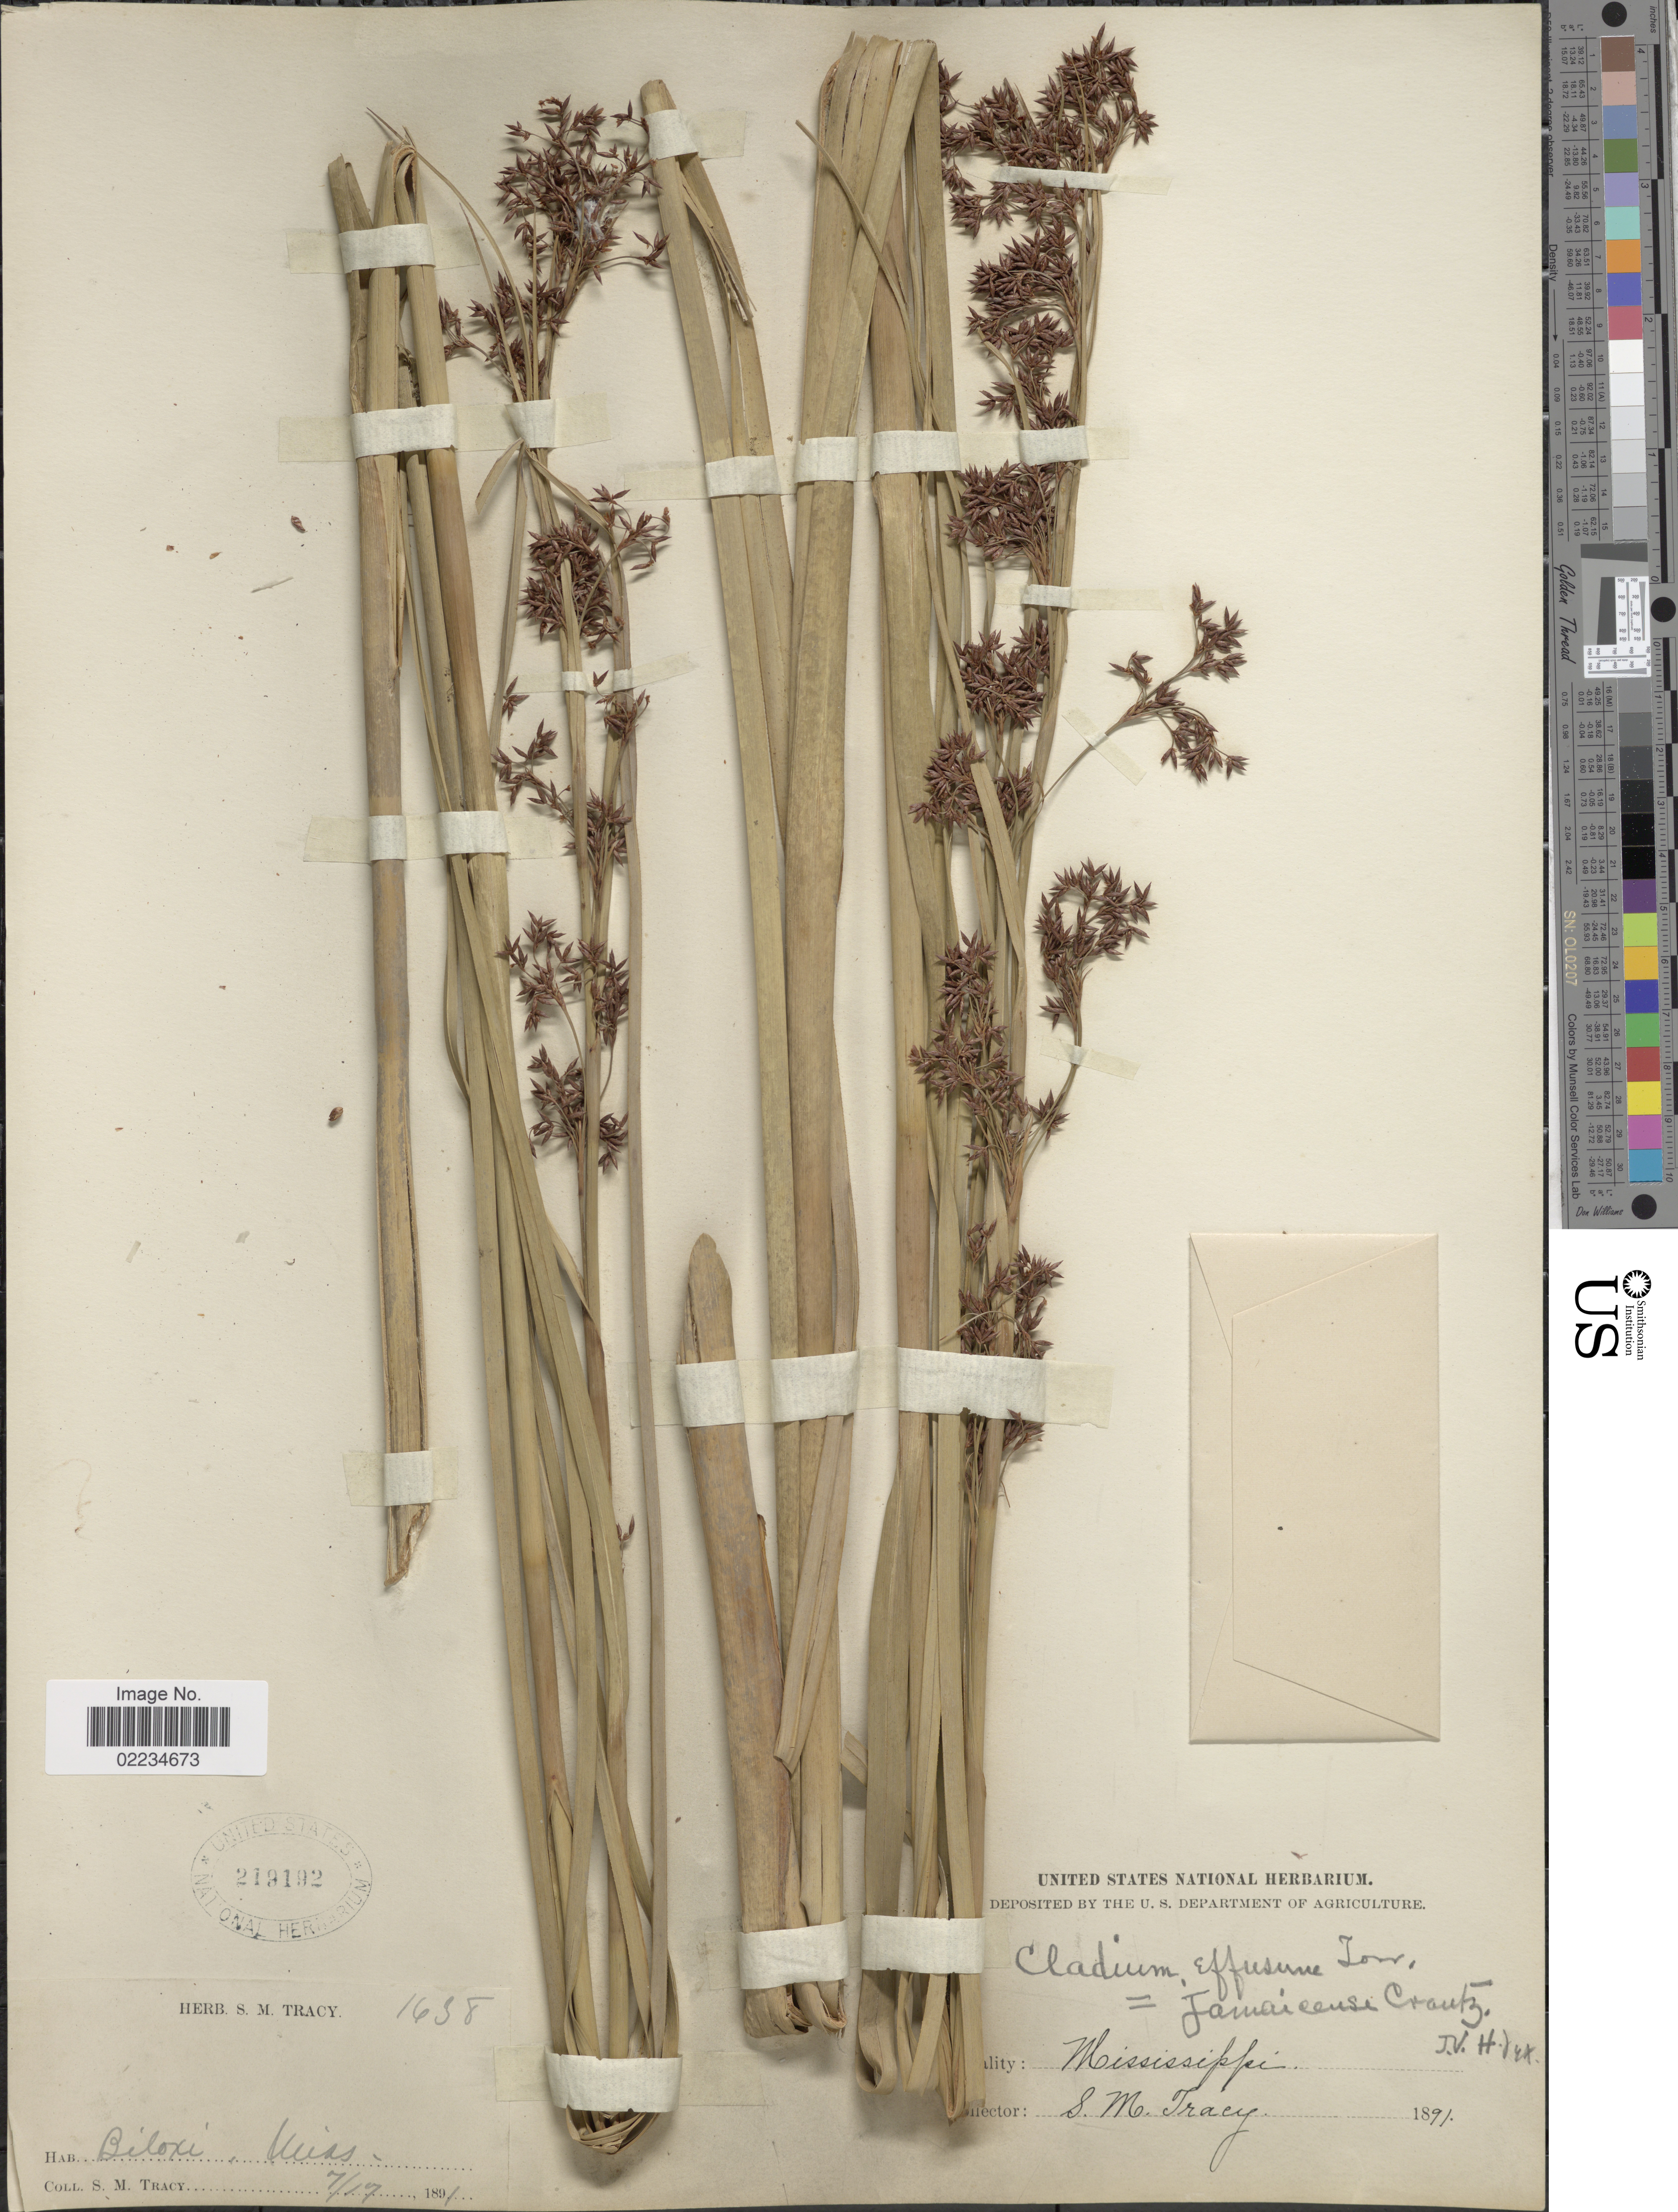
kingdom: Plantae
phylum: Tracheophyta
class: Liliopsida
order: Poales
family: Cyperaceae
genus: Cladium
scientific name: Cladium jamaicense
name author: Crantz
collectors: S. M. Tracy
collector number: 1638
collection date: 1891-07-17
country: United States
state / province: Mississippi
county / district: Harrison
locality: Biloxi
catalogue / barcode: US 219192